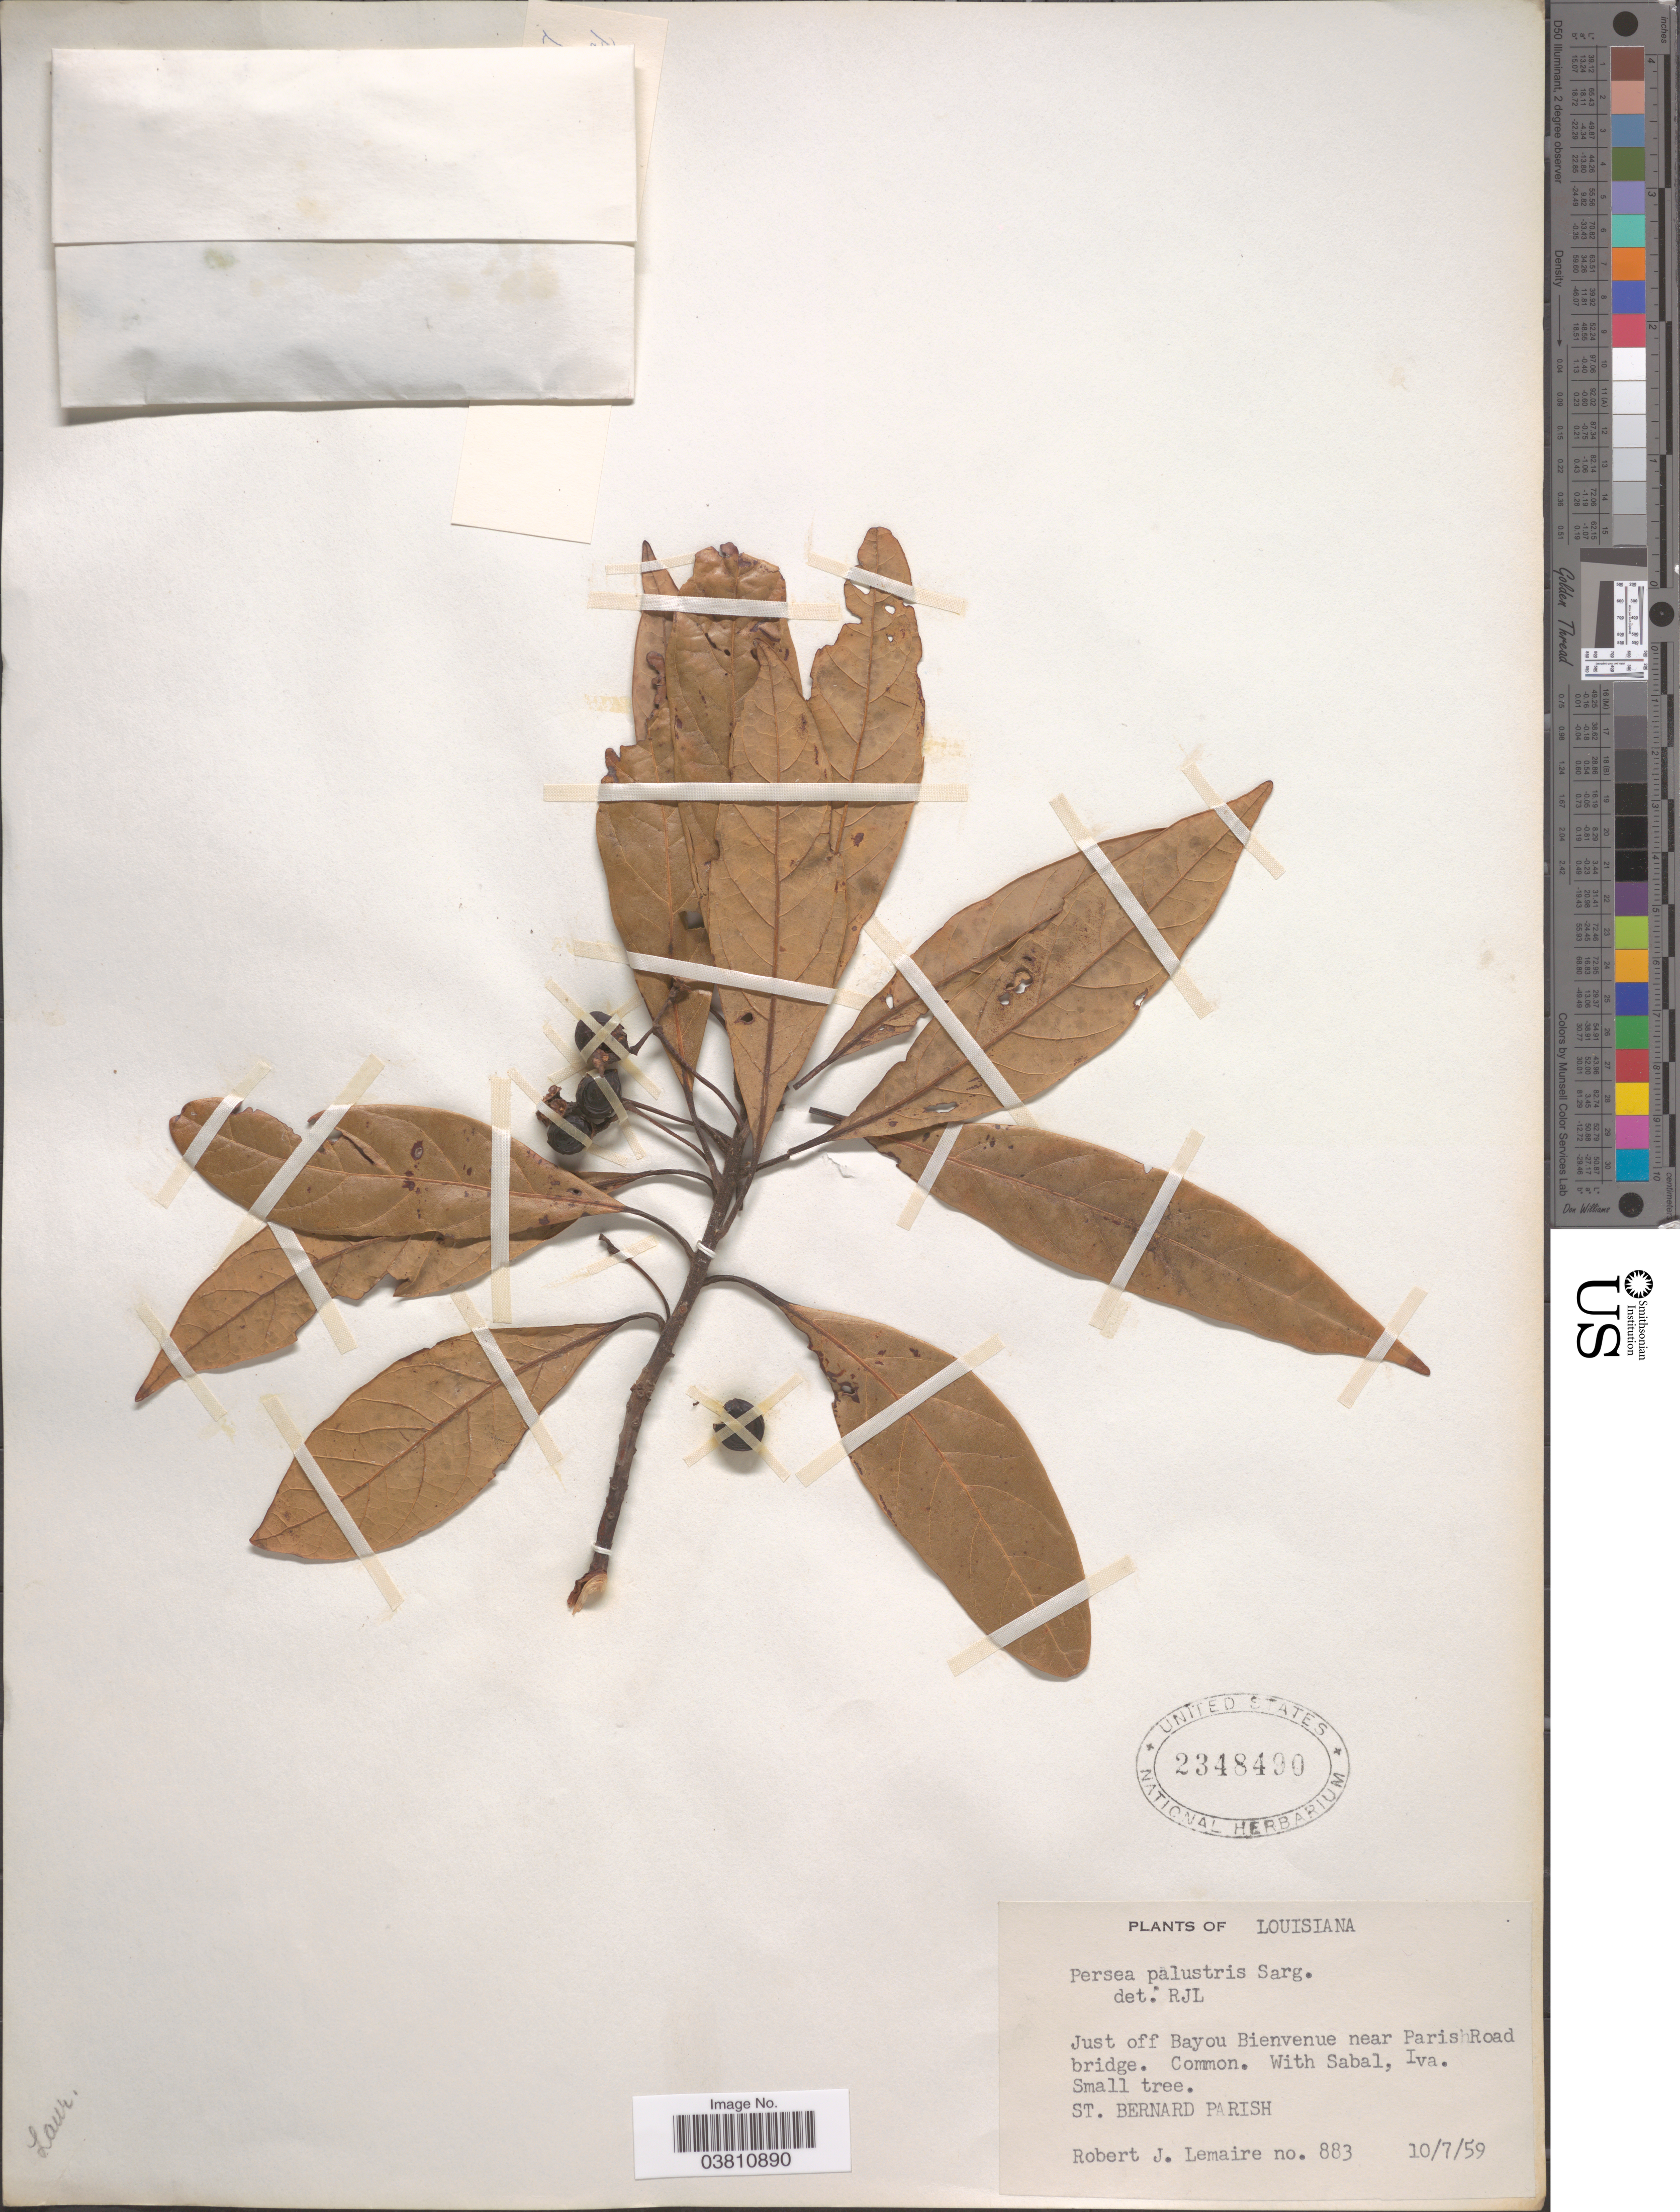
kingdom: Plantae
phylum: Tracheophyta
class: Magnoliopsida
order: Laurales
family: Lauraceae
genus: Persea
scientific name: Persea palustris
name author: (Raf.) Sarg.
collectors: R. J. Lemaire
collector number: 883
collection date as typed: Transcribed d/m/y: 10/7/59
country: United States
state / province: Louisiana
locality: Just off Bayou Bienvenue near Parish Road bridge. With Sabal, Iva [unsure placement]. St. Bernard Parish.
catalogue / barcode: US 2348490